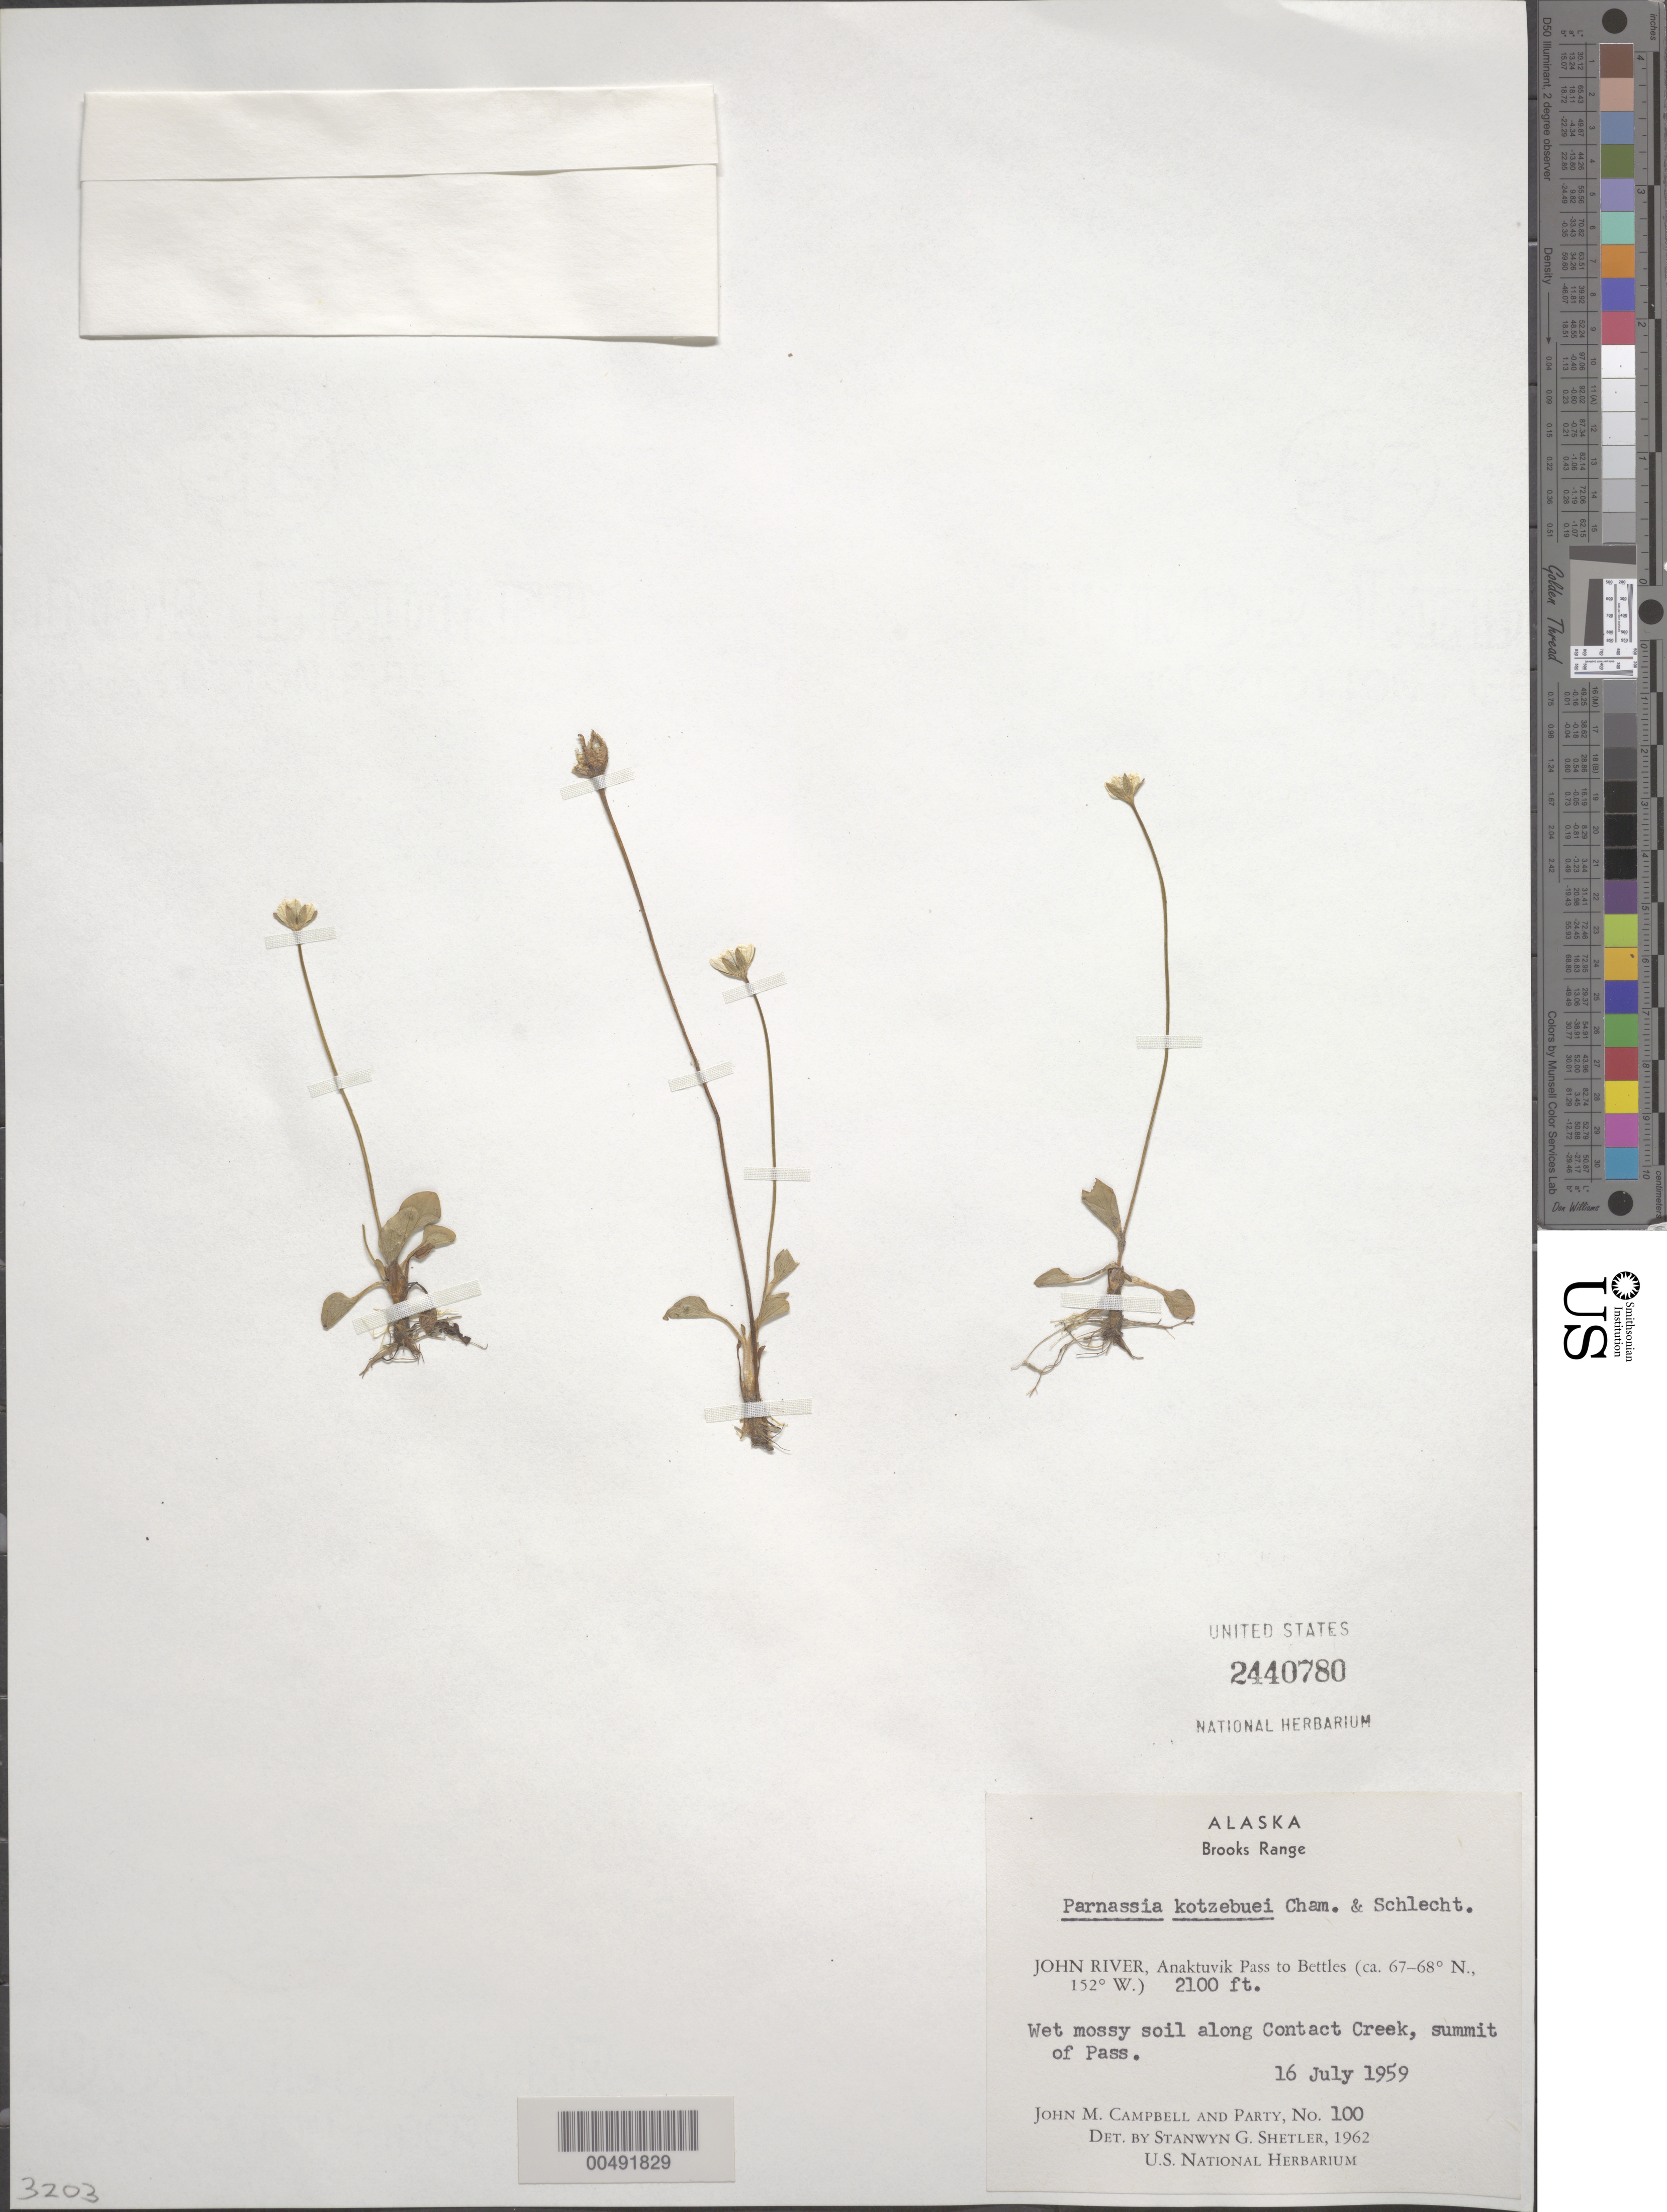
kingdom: Plantae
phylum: Tracheophyta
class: Magnoliopsida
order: Celastrales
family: Parnassiaceae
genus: Parnassia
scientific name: Parnassia kotzebuei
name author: Cham. ex Spreng.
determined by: Shetler, Stanwyn G., (US), NMNH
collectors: J. M. Campbell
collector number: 100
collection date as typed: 16 Jul 1959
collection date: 1959-07-16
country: United States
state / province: Alaska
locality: Brooks Range, John River, summit of Anaktuvuk Pass, along Contact Creek (lat/long recorded as: lat=::: long=152:0:0:W)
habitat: wet mossy soil along Creek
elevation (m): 640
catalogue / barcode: US 2440780